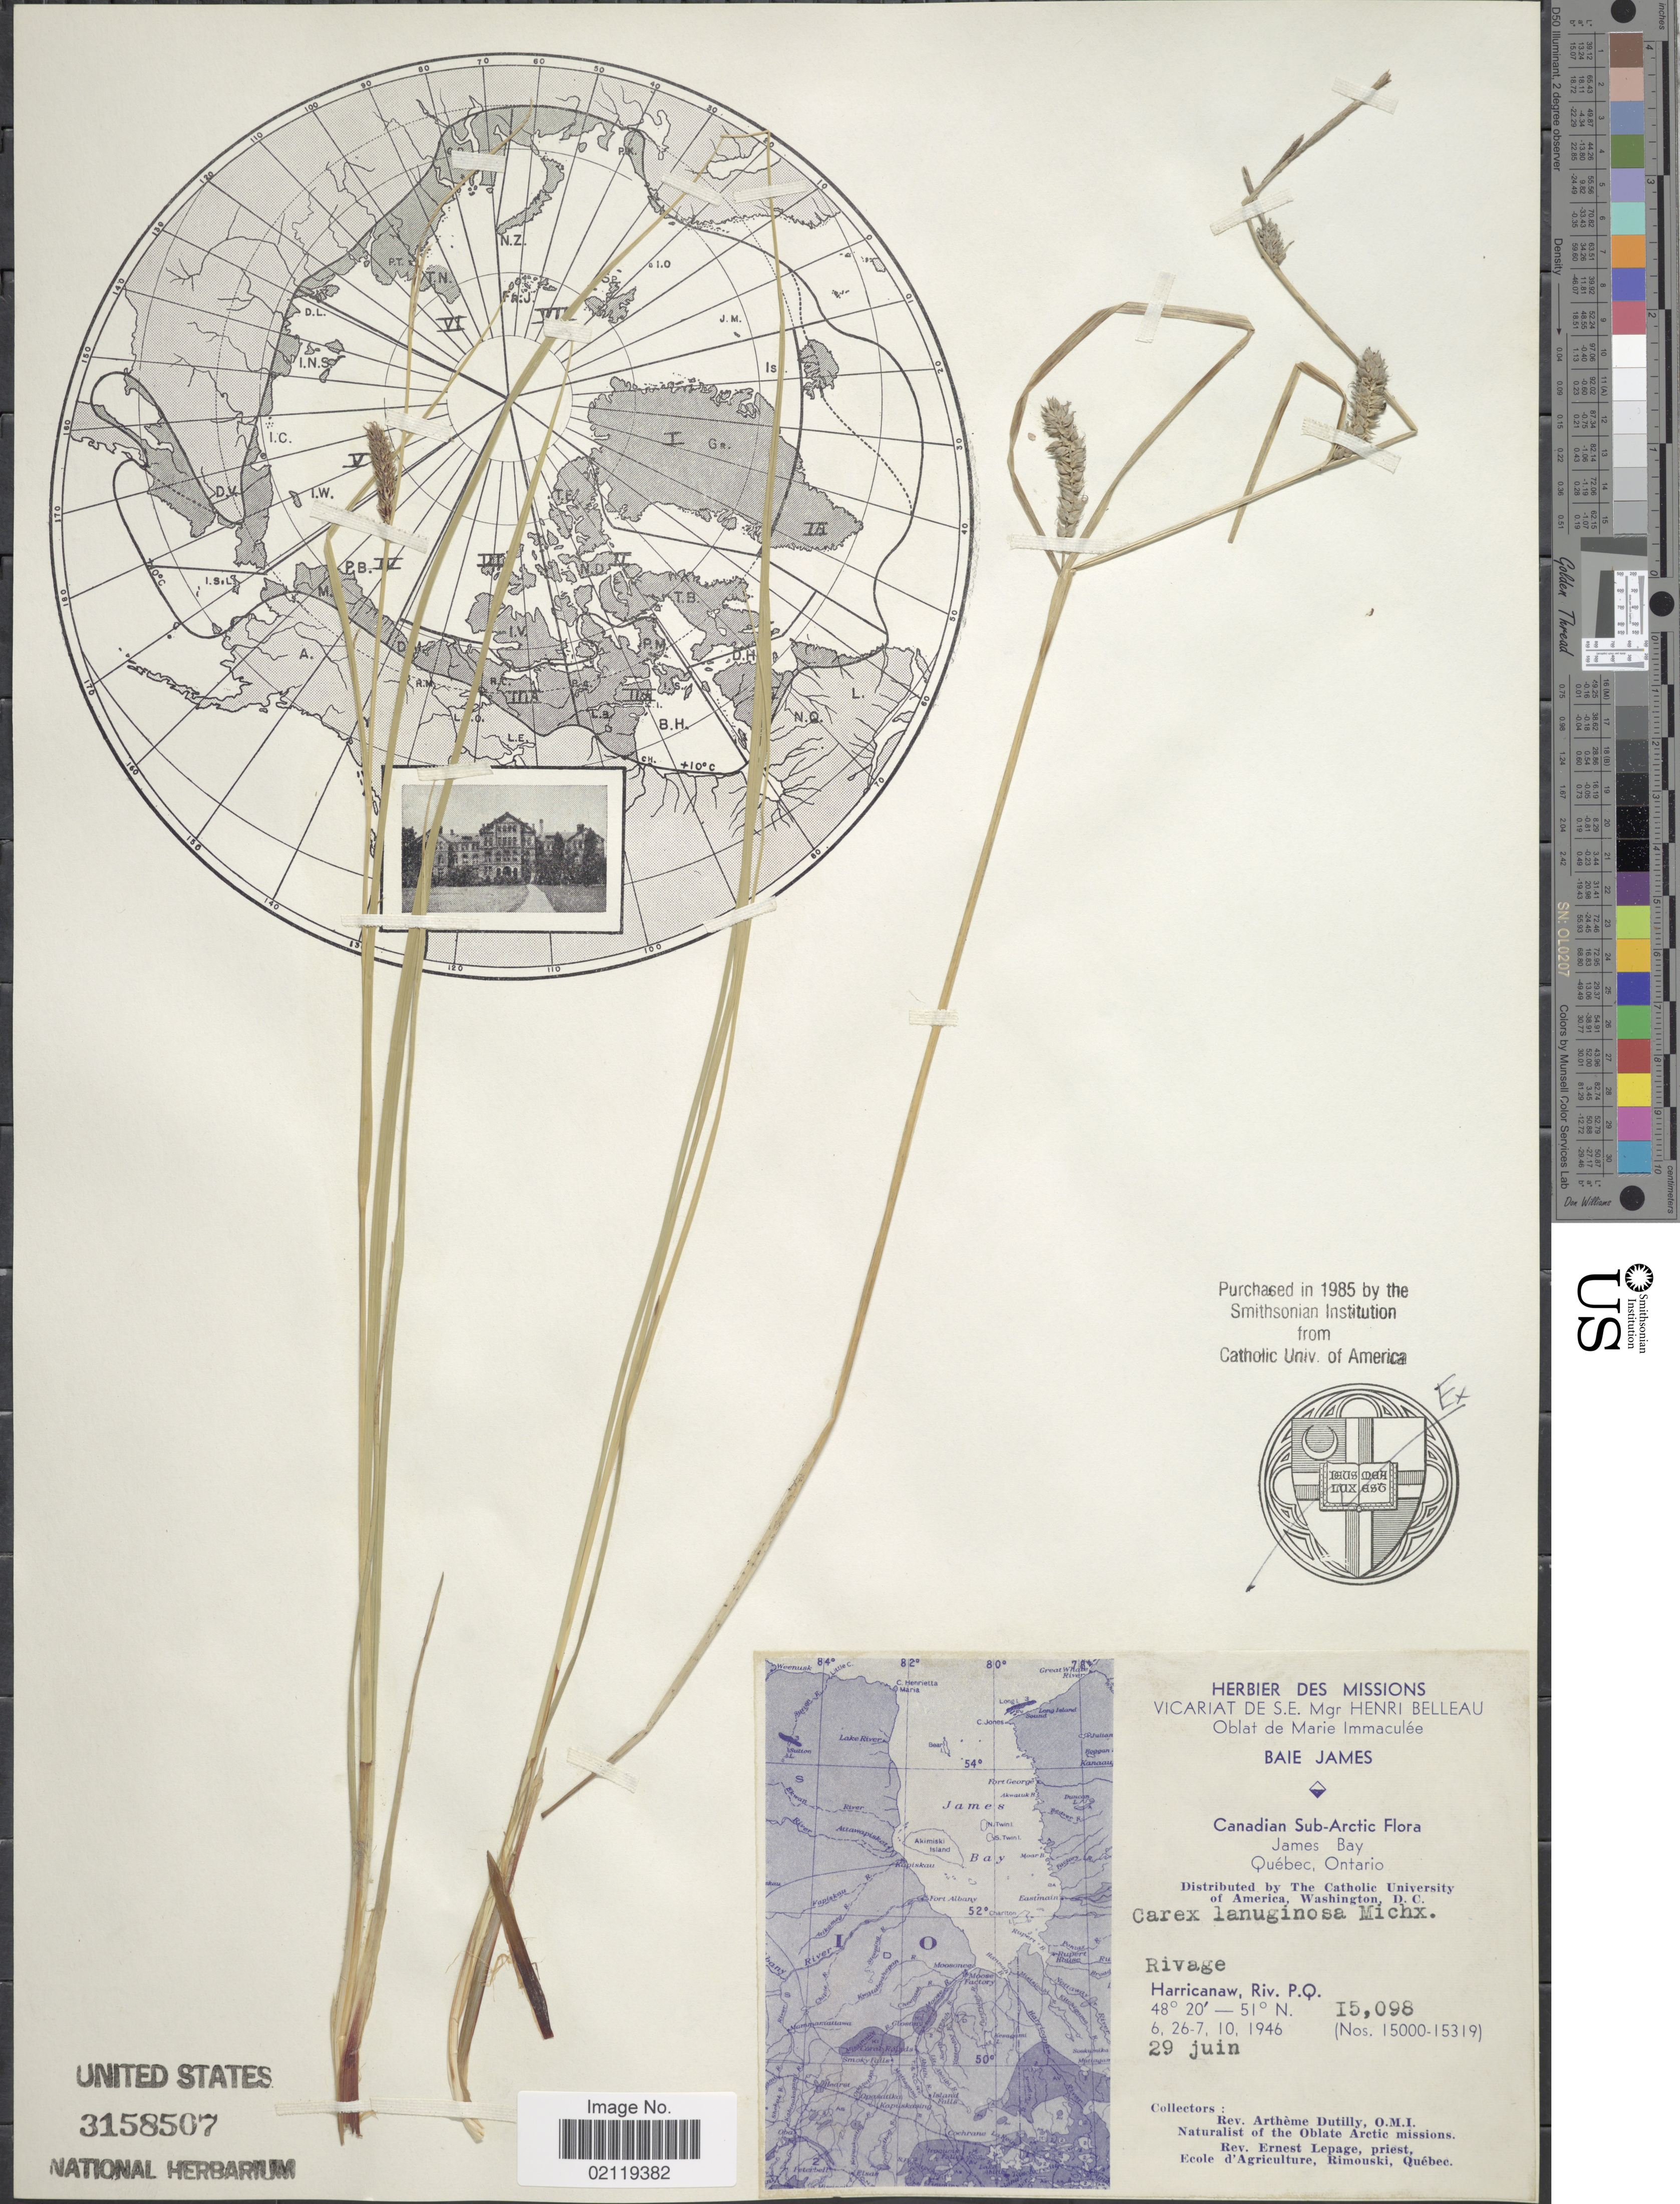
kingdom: Plantae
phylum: Tracheophyta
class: Liliopsida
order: Poales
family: Cyperaceae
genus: Carex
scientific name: Carex pellita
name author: Muhl. ex Willd.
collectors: A. Dutilly & E. Lepage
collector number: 15098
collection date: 1946-06-29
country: Canada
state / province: Ontario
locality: Canadian Sub-Arctic. James Bay. Quebec, Ontario. Rivage. Harricanaw, Riv. P.Q.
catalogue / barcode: US 3158507